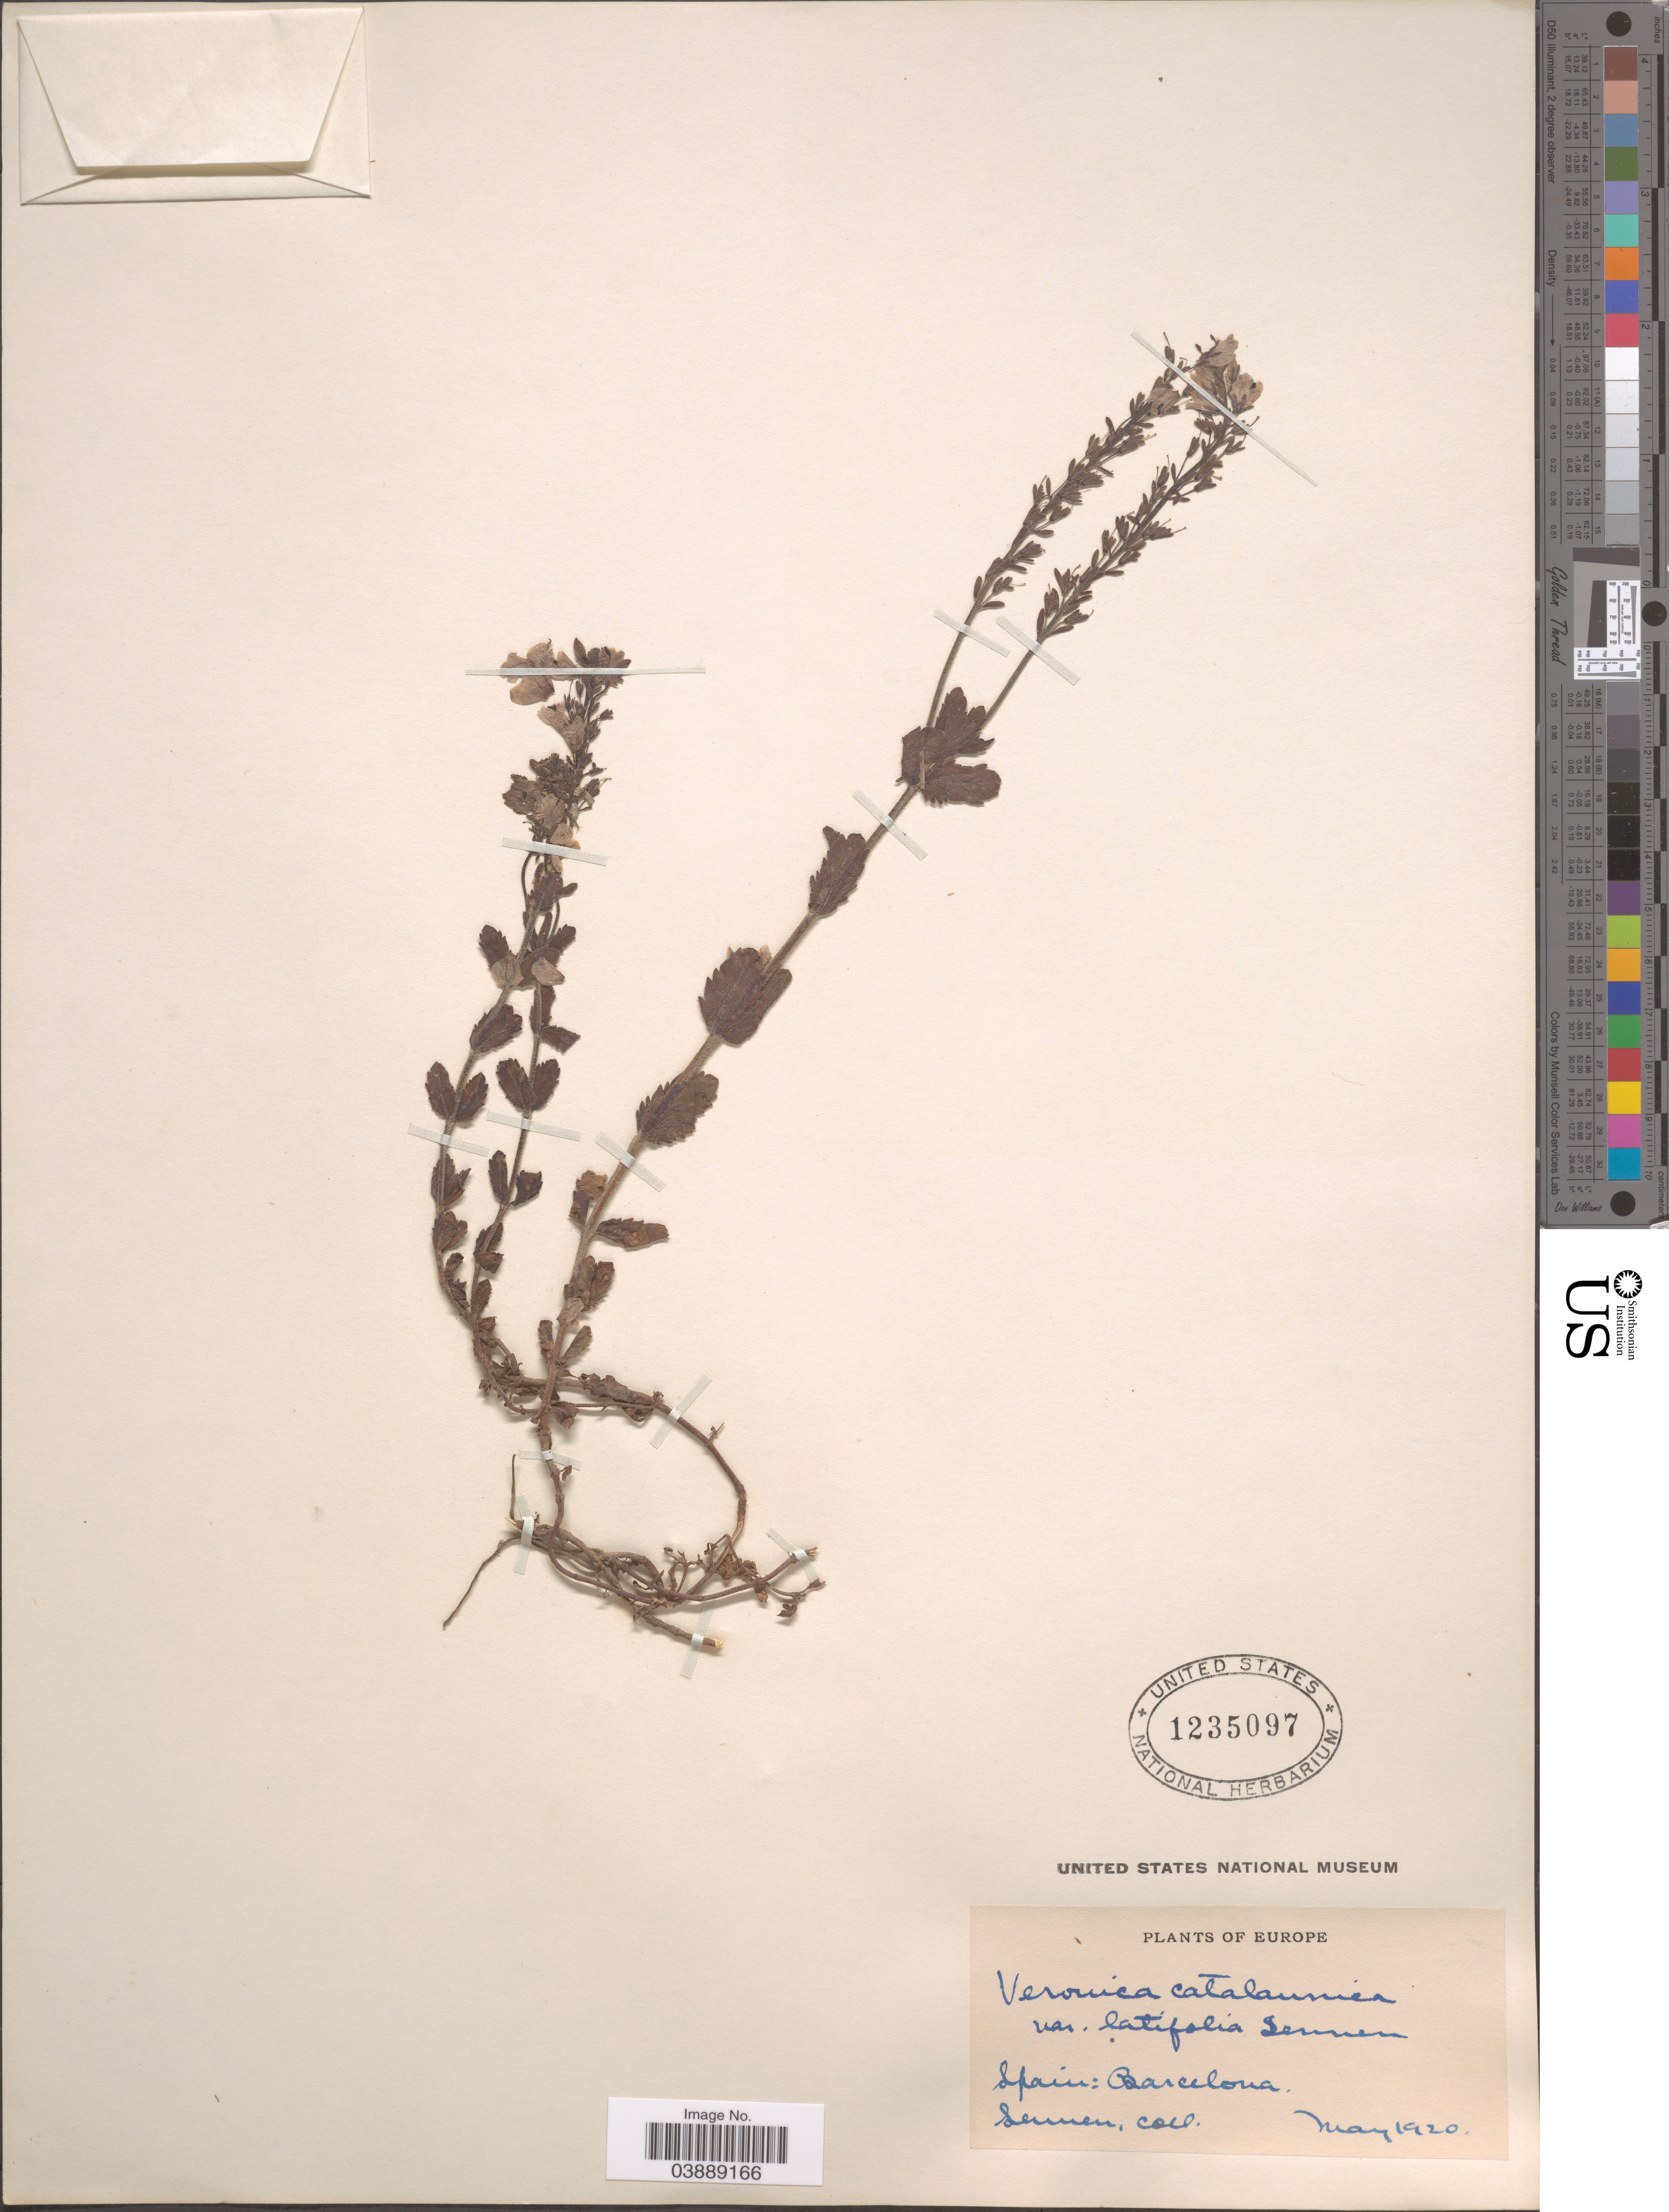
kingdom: Plantae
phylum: Tracheophyta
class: Magnoliopsida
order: Lamiales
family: Plantaginaceae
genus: Veronica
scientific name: Veronica catalaunica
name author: Sennen & Pau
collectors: E. Sennen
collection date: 1920-05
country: Spain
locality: Europe. Barcelona.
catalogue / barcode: US 1235097